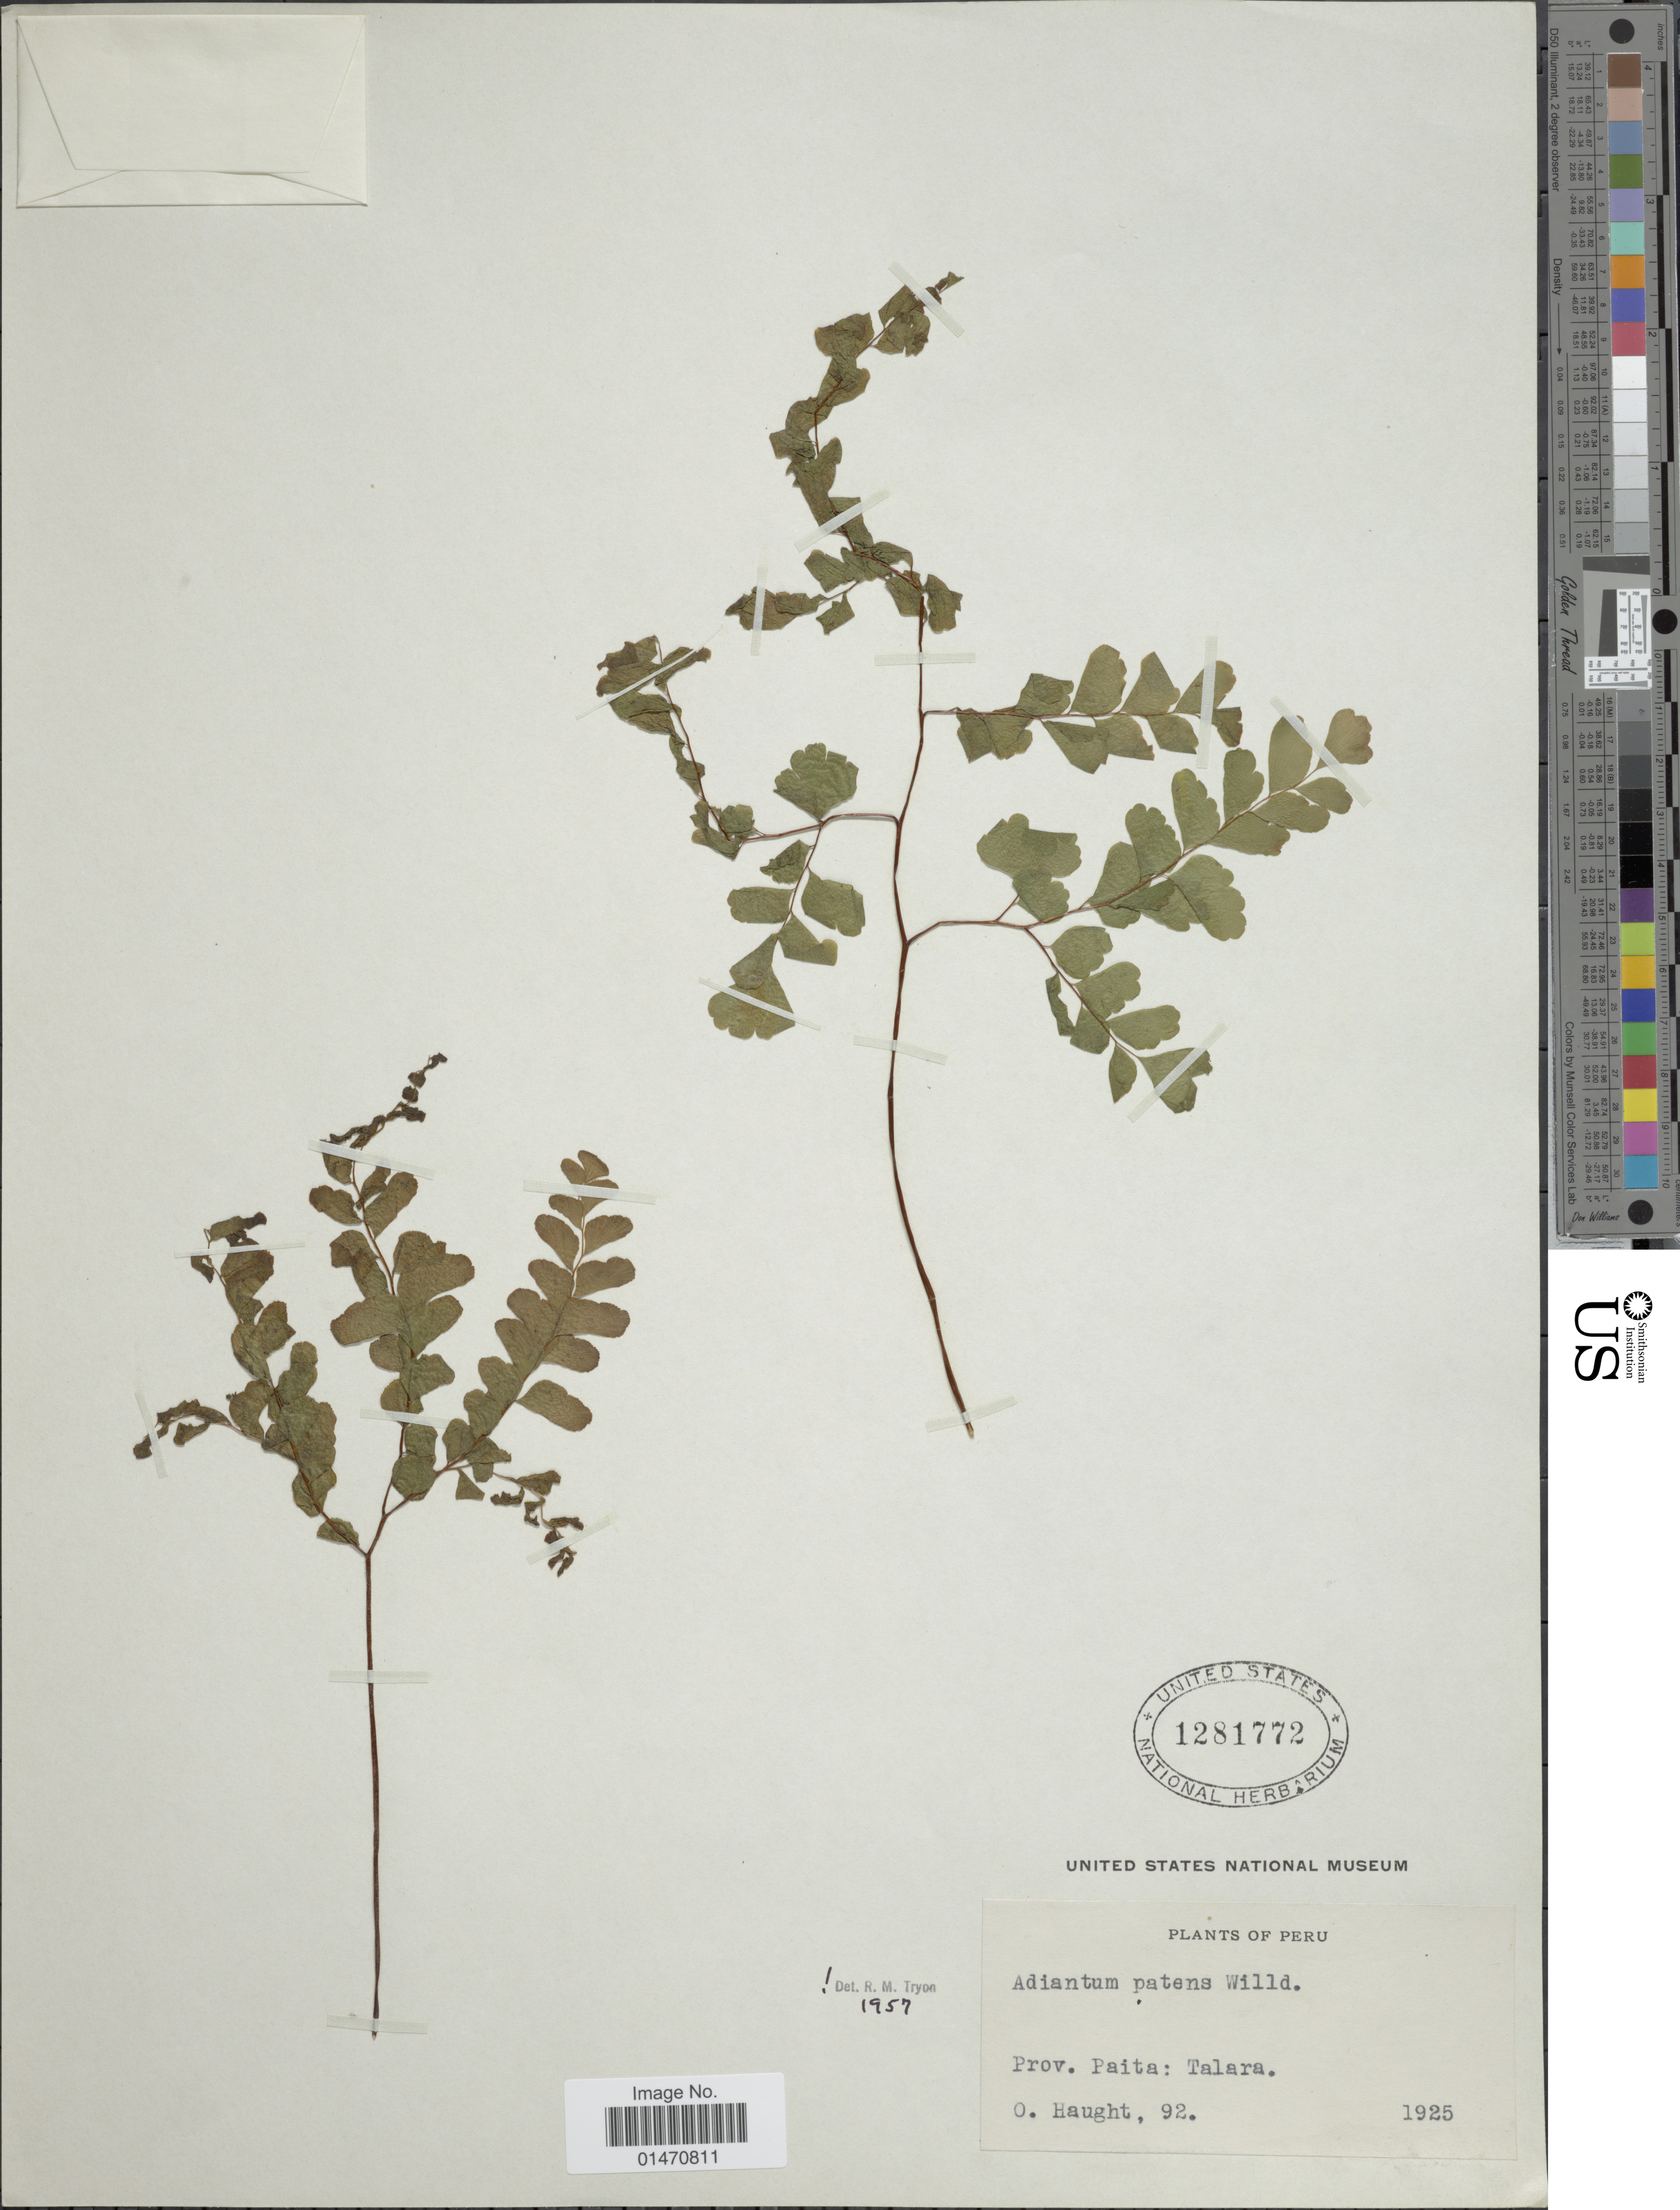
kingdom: Plantae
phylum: Tracheophyta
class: Polypodiopsida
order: Polypodiales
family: Pteridaceae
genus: Adiantum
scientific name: Adiantum patens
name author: Willd.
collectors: O. Haught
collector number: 92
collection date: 1924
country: Peru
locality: Prov. Paita: Talara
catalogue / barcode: US 1281772